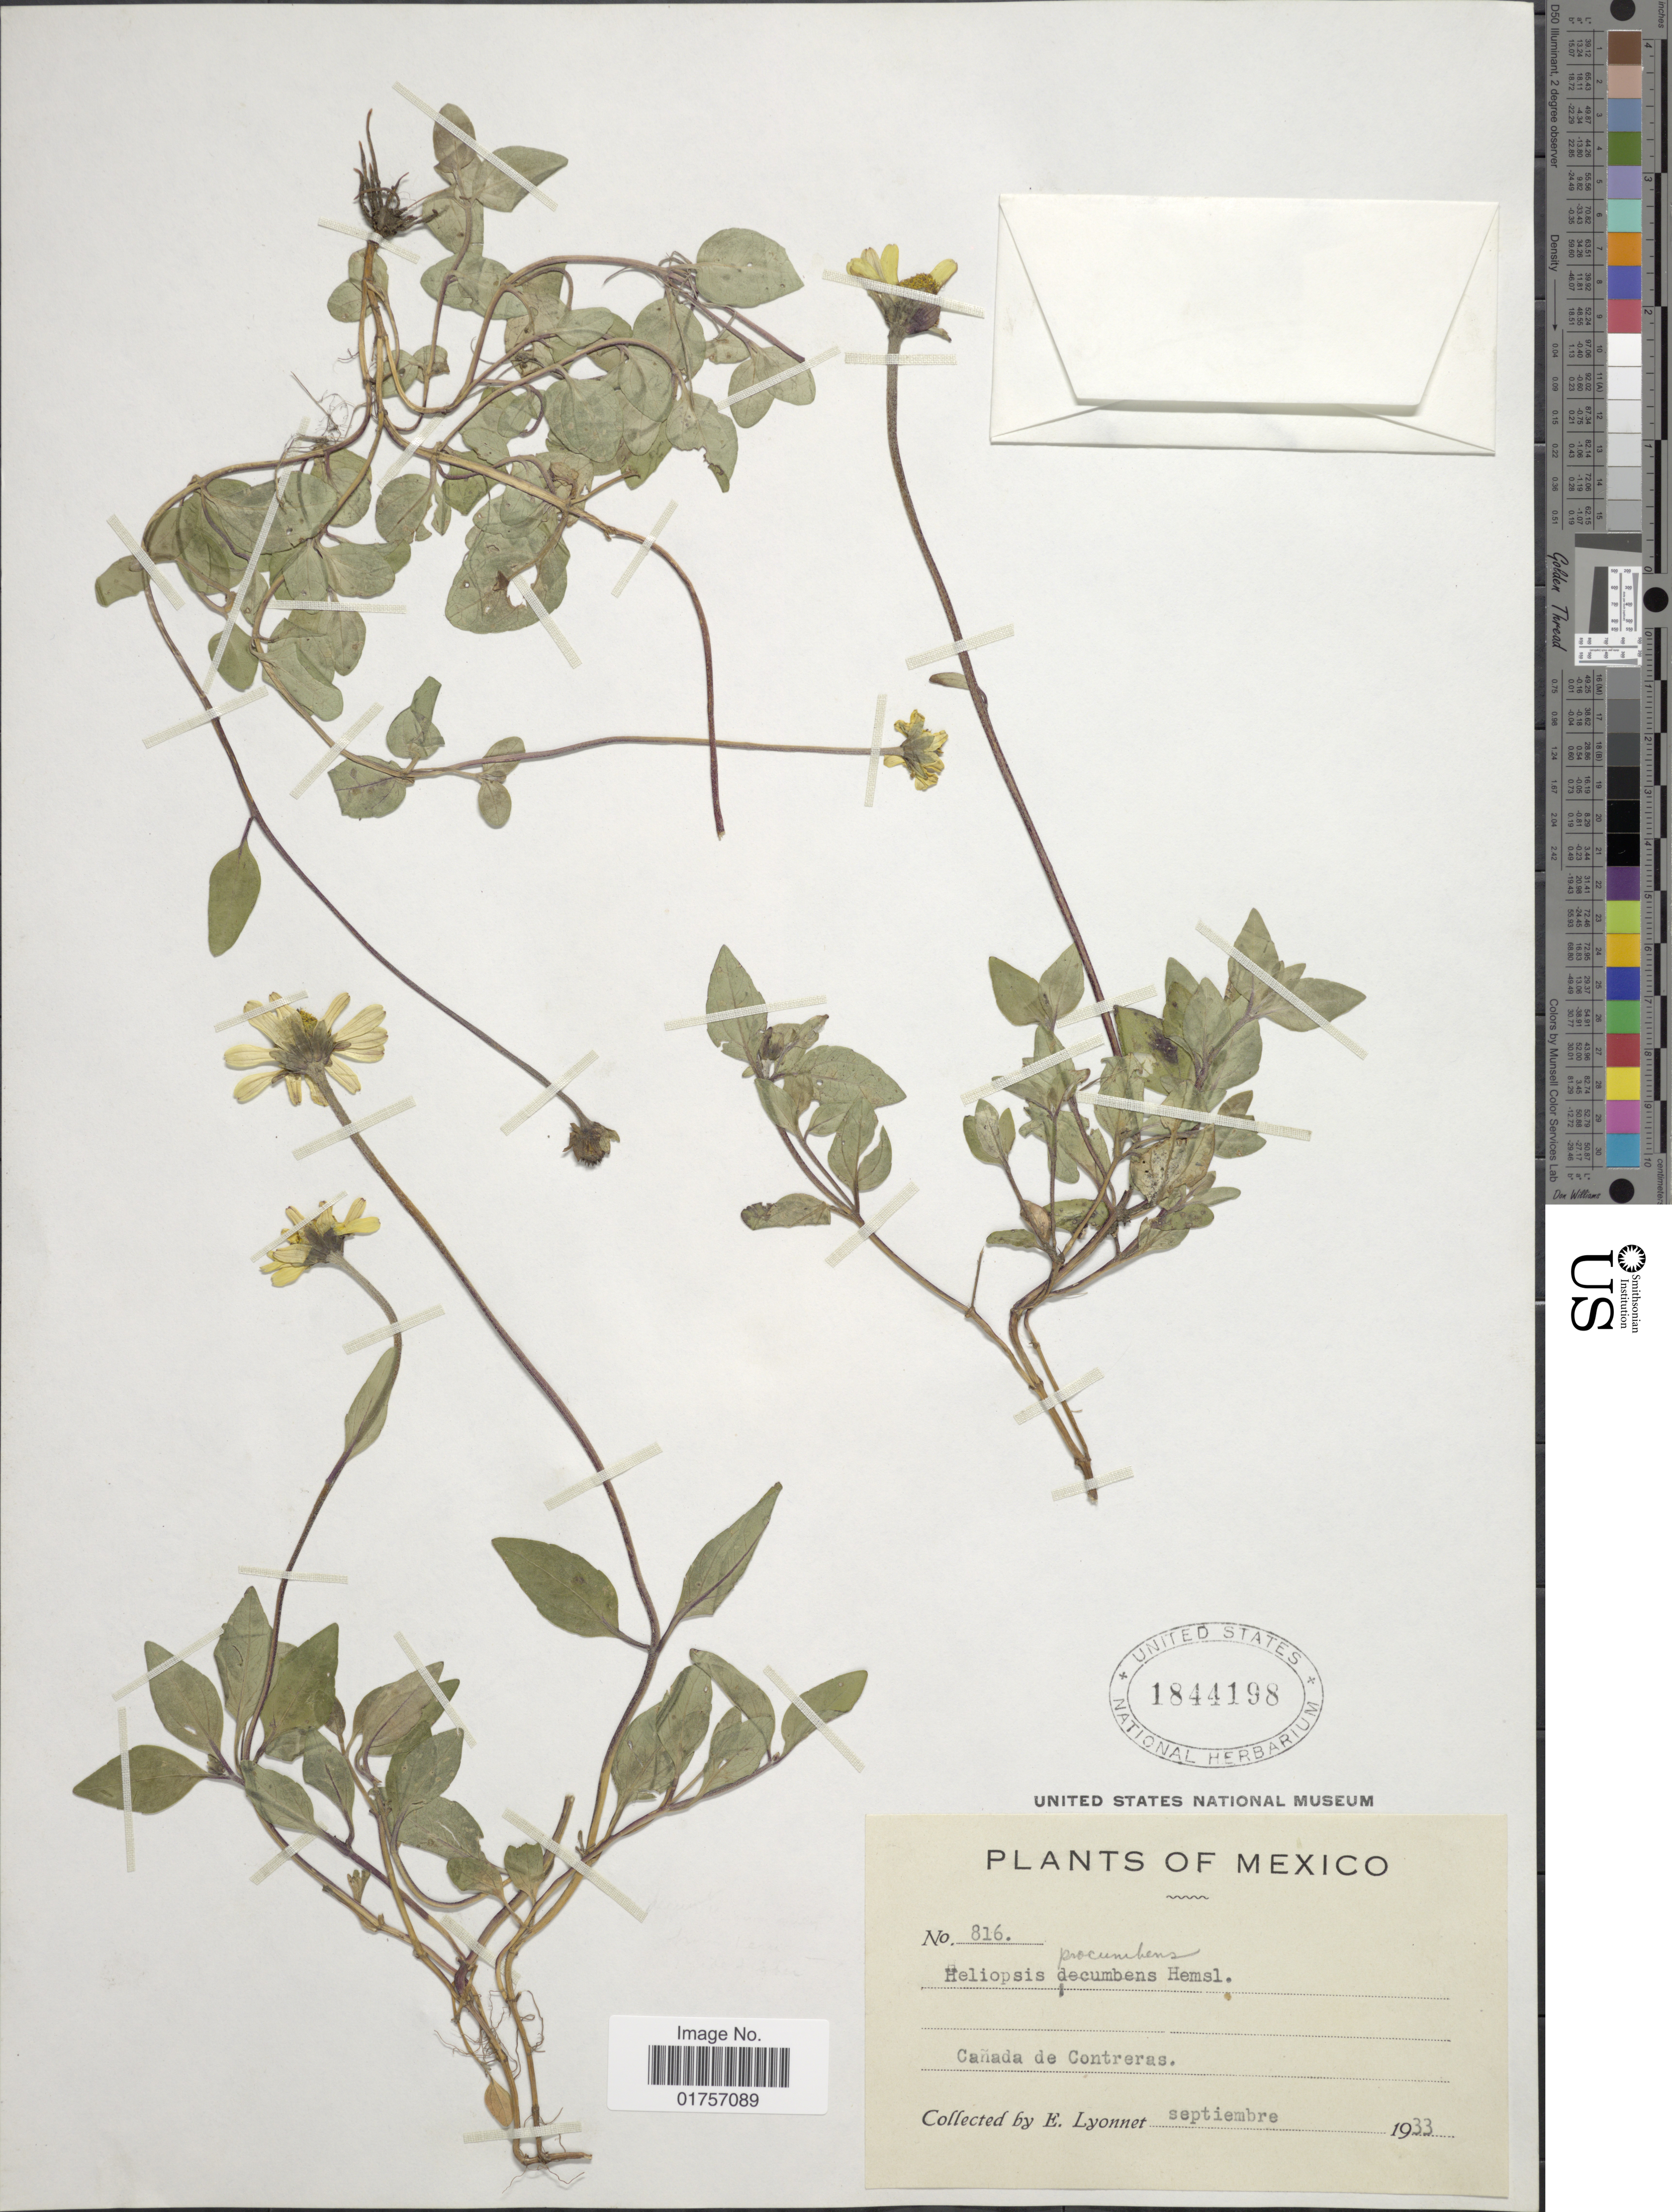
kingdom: Plantae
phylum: Tracheophyta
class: Magnoliopsida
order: Asterales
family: Asteraceae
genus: Heliopsis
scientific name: Heliopsis procumbens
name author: Hemsl.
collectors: E. Lyonnet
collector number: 816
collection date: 1933-09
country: Mexico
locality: Cañada de Contreras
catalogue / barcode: US 1844198